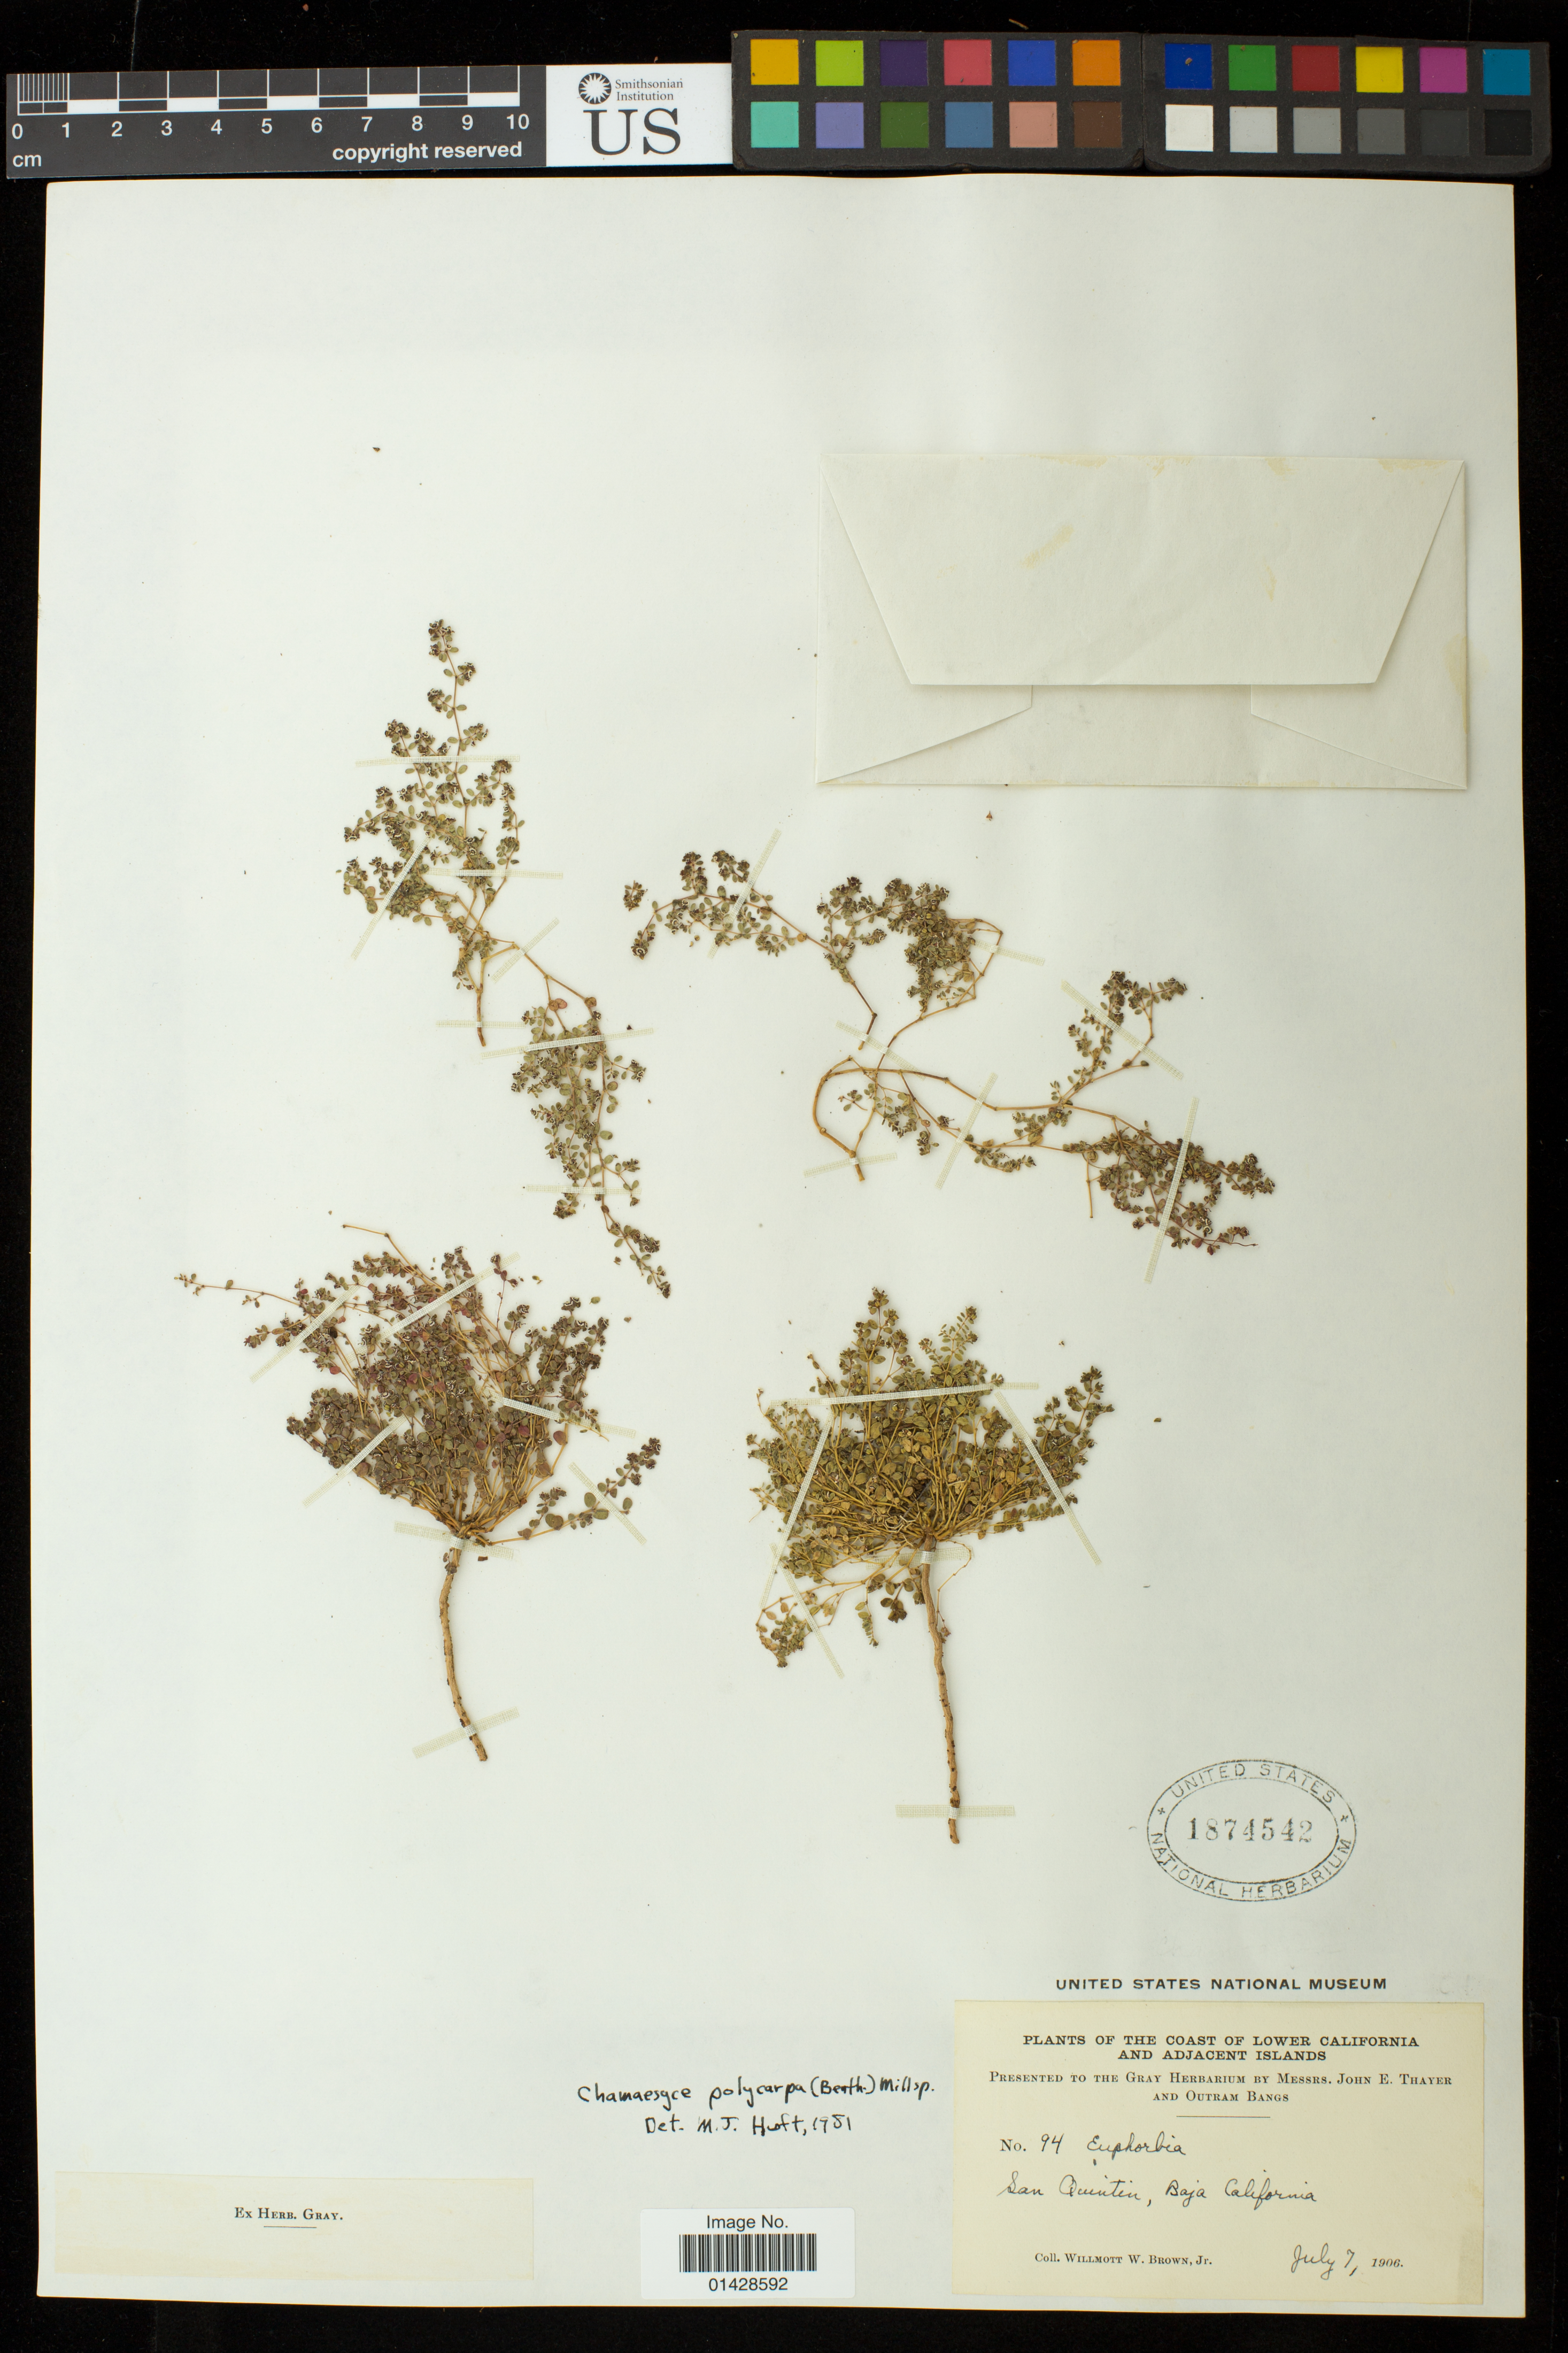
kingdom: Plantae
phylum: Tracheophyta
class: Magnoliopsida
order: Malpighiales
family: Euphorbiaceae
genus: Euphorbia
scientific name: Euphorbia polycarpa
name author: Benth.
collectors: W. W. Brown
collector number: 94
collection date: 1906-07-07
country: Mexico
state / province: Baja California Norte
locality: San Quintin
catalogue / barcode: US 1874542